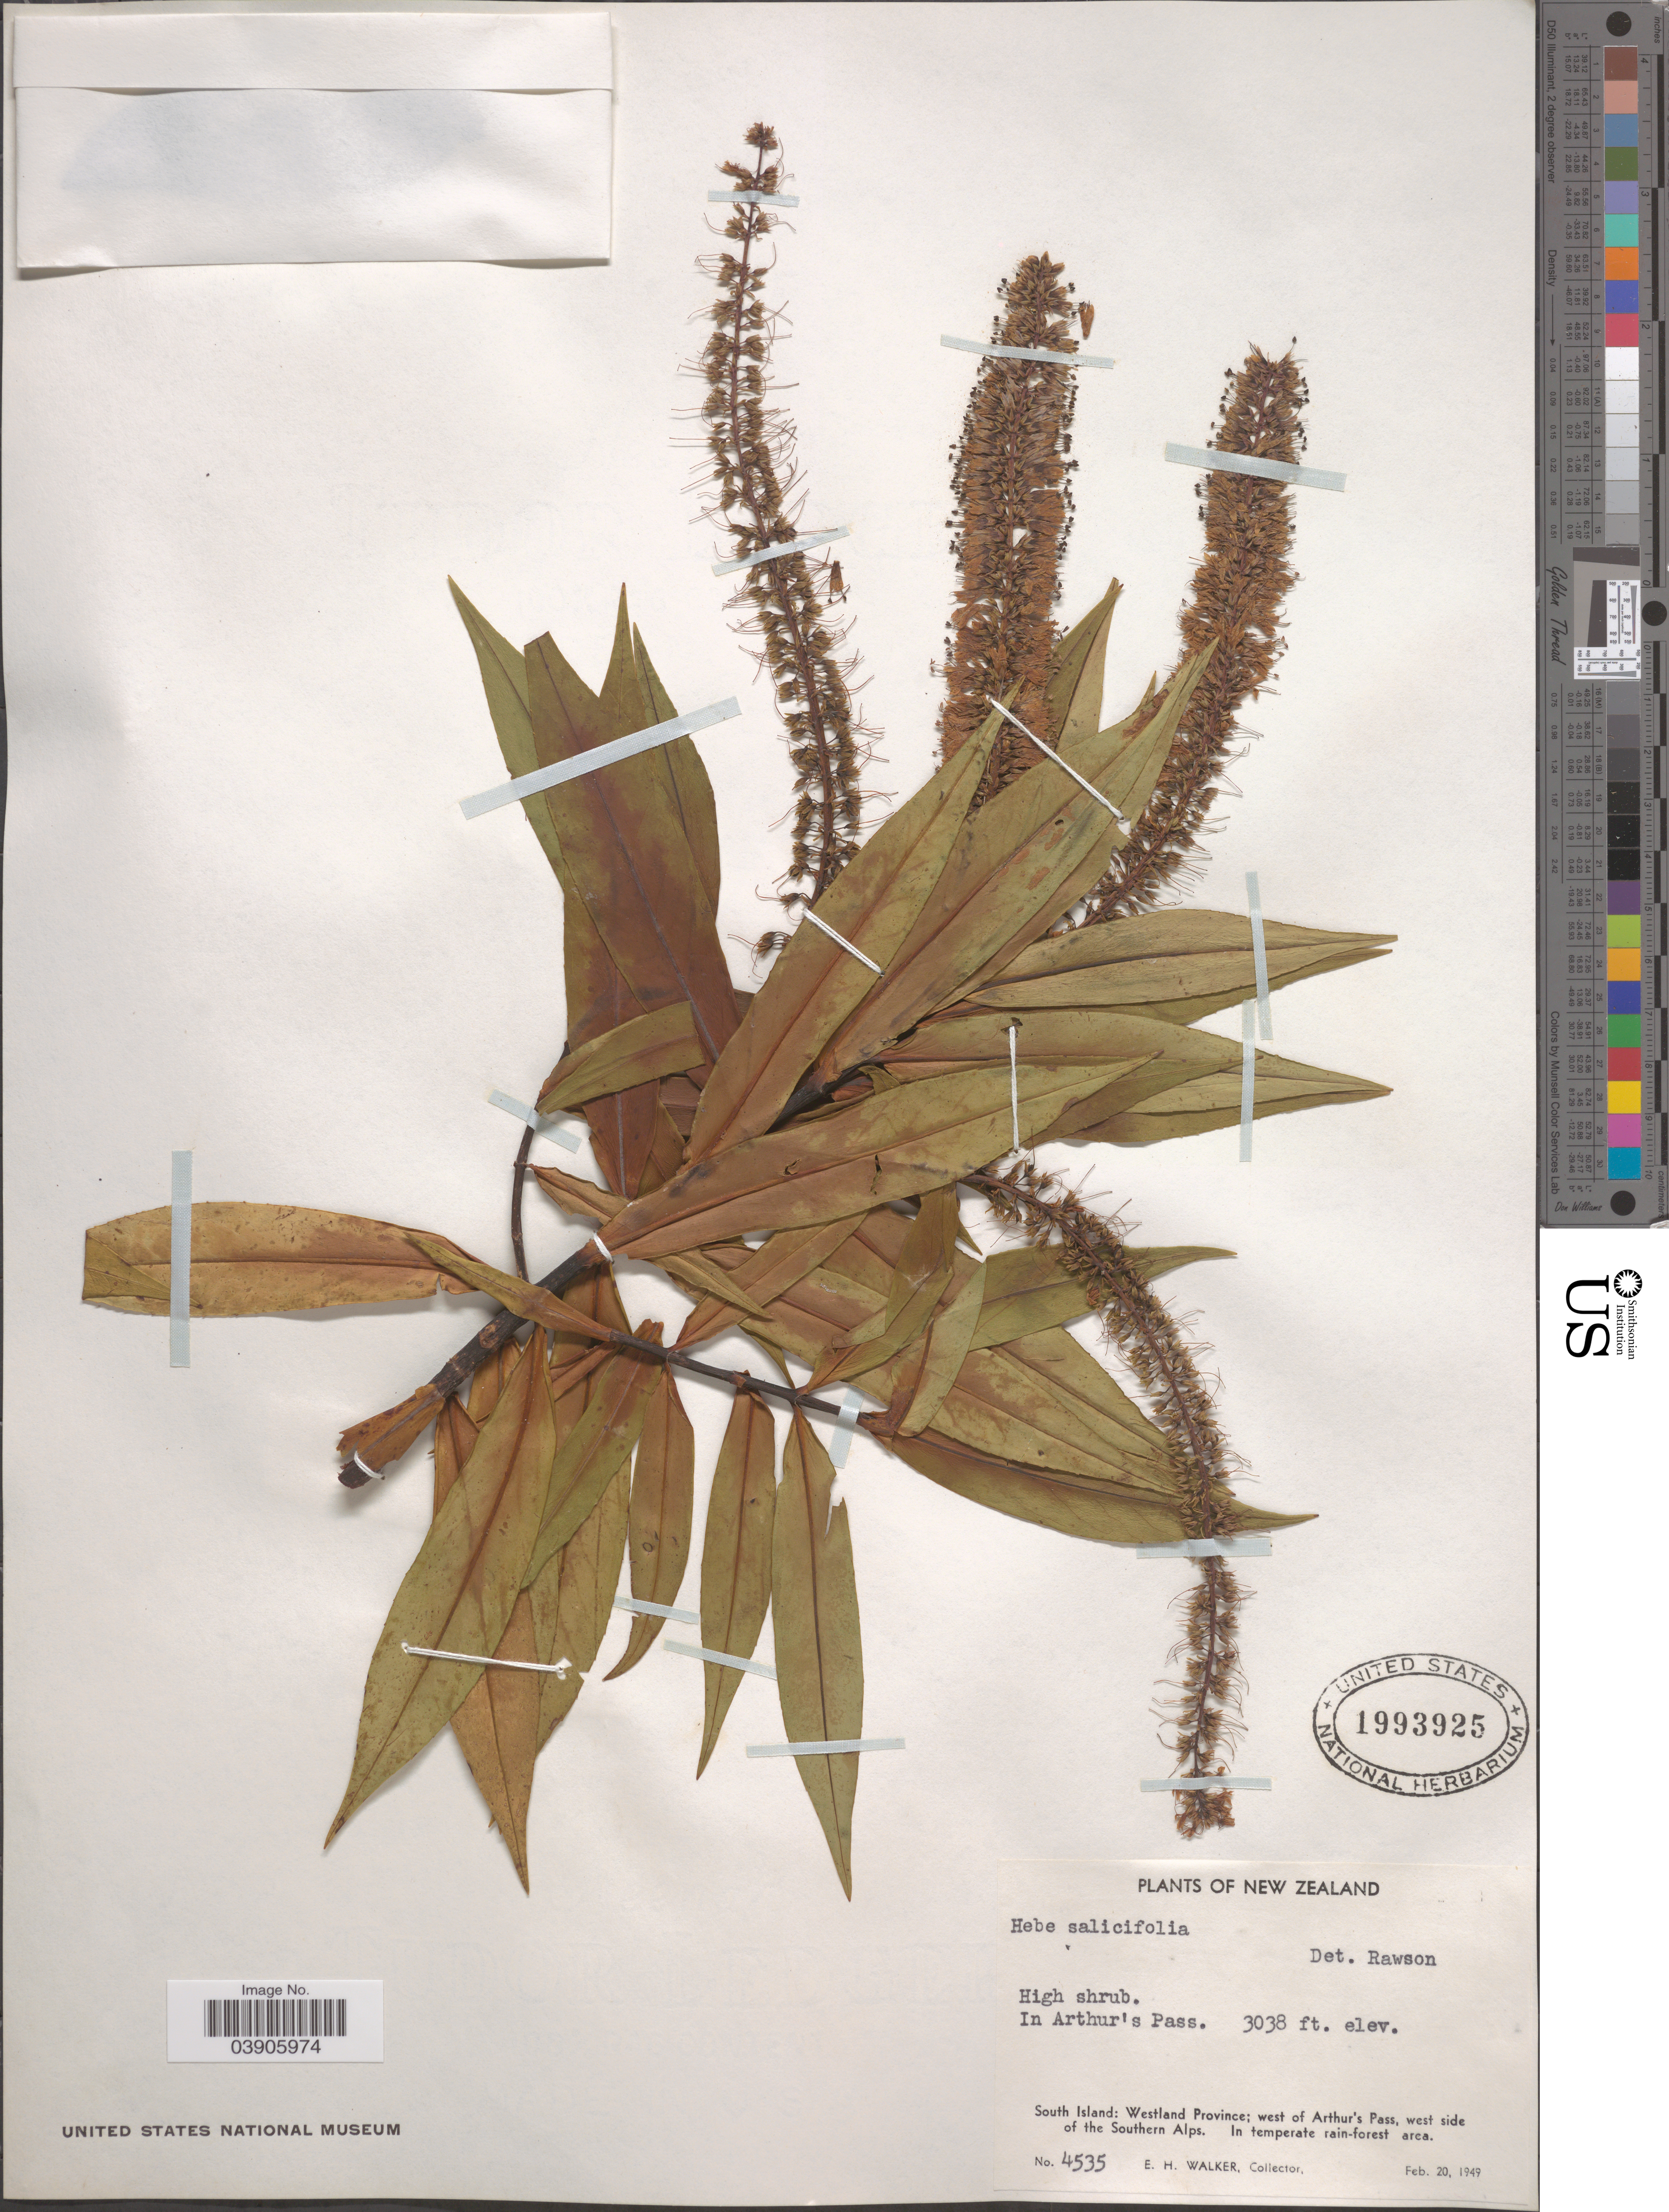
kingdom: Plantae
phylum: Tracheophyta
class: Magnoliopsida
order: Lamiales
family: Plantaginaceae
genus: Hebe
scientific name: Hebe salicifolia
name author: (G. Forst.) Pennell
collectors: E. H. Walker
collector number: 4535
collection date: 1949-02-20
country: New Zealand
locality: In Arthur's Pass. South Island: Westland Province; west of Arthur's Pass, west side of the Southern Alps.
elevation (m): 926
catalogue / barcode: US 1993925